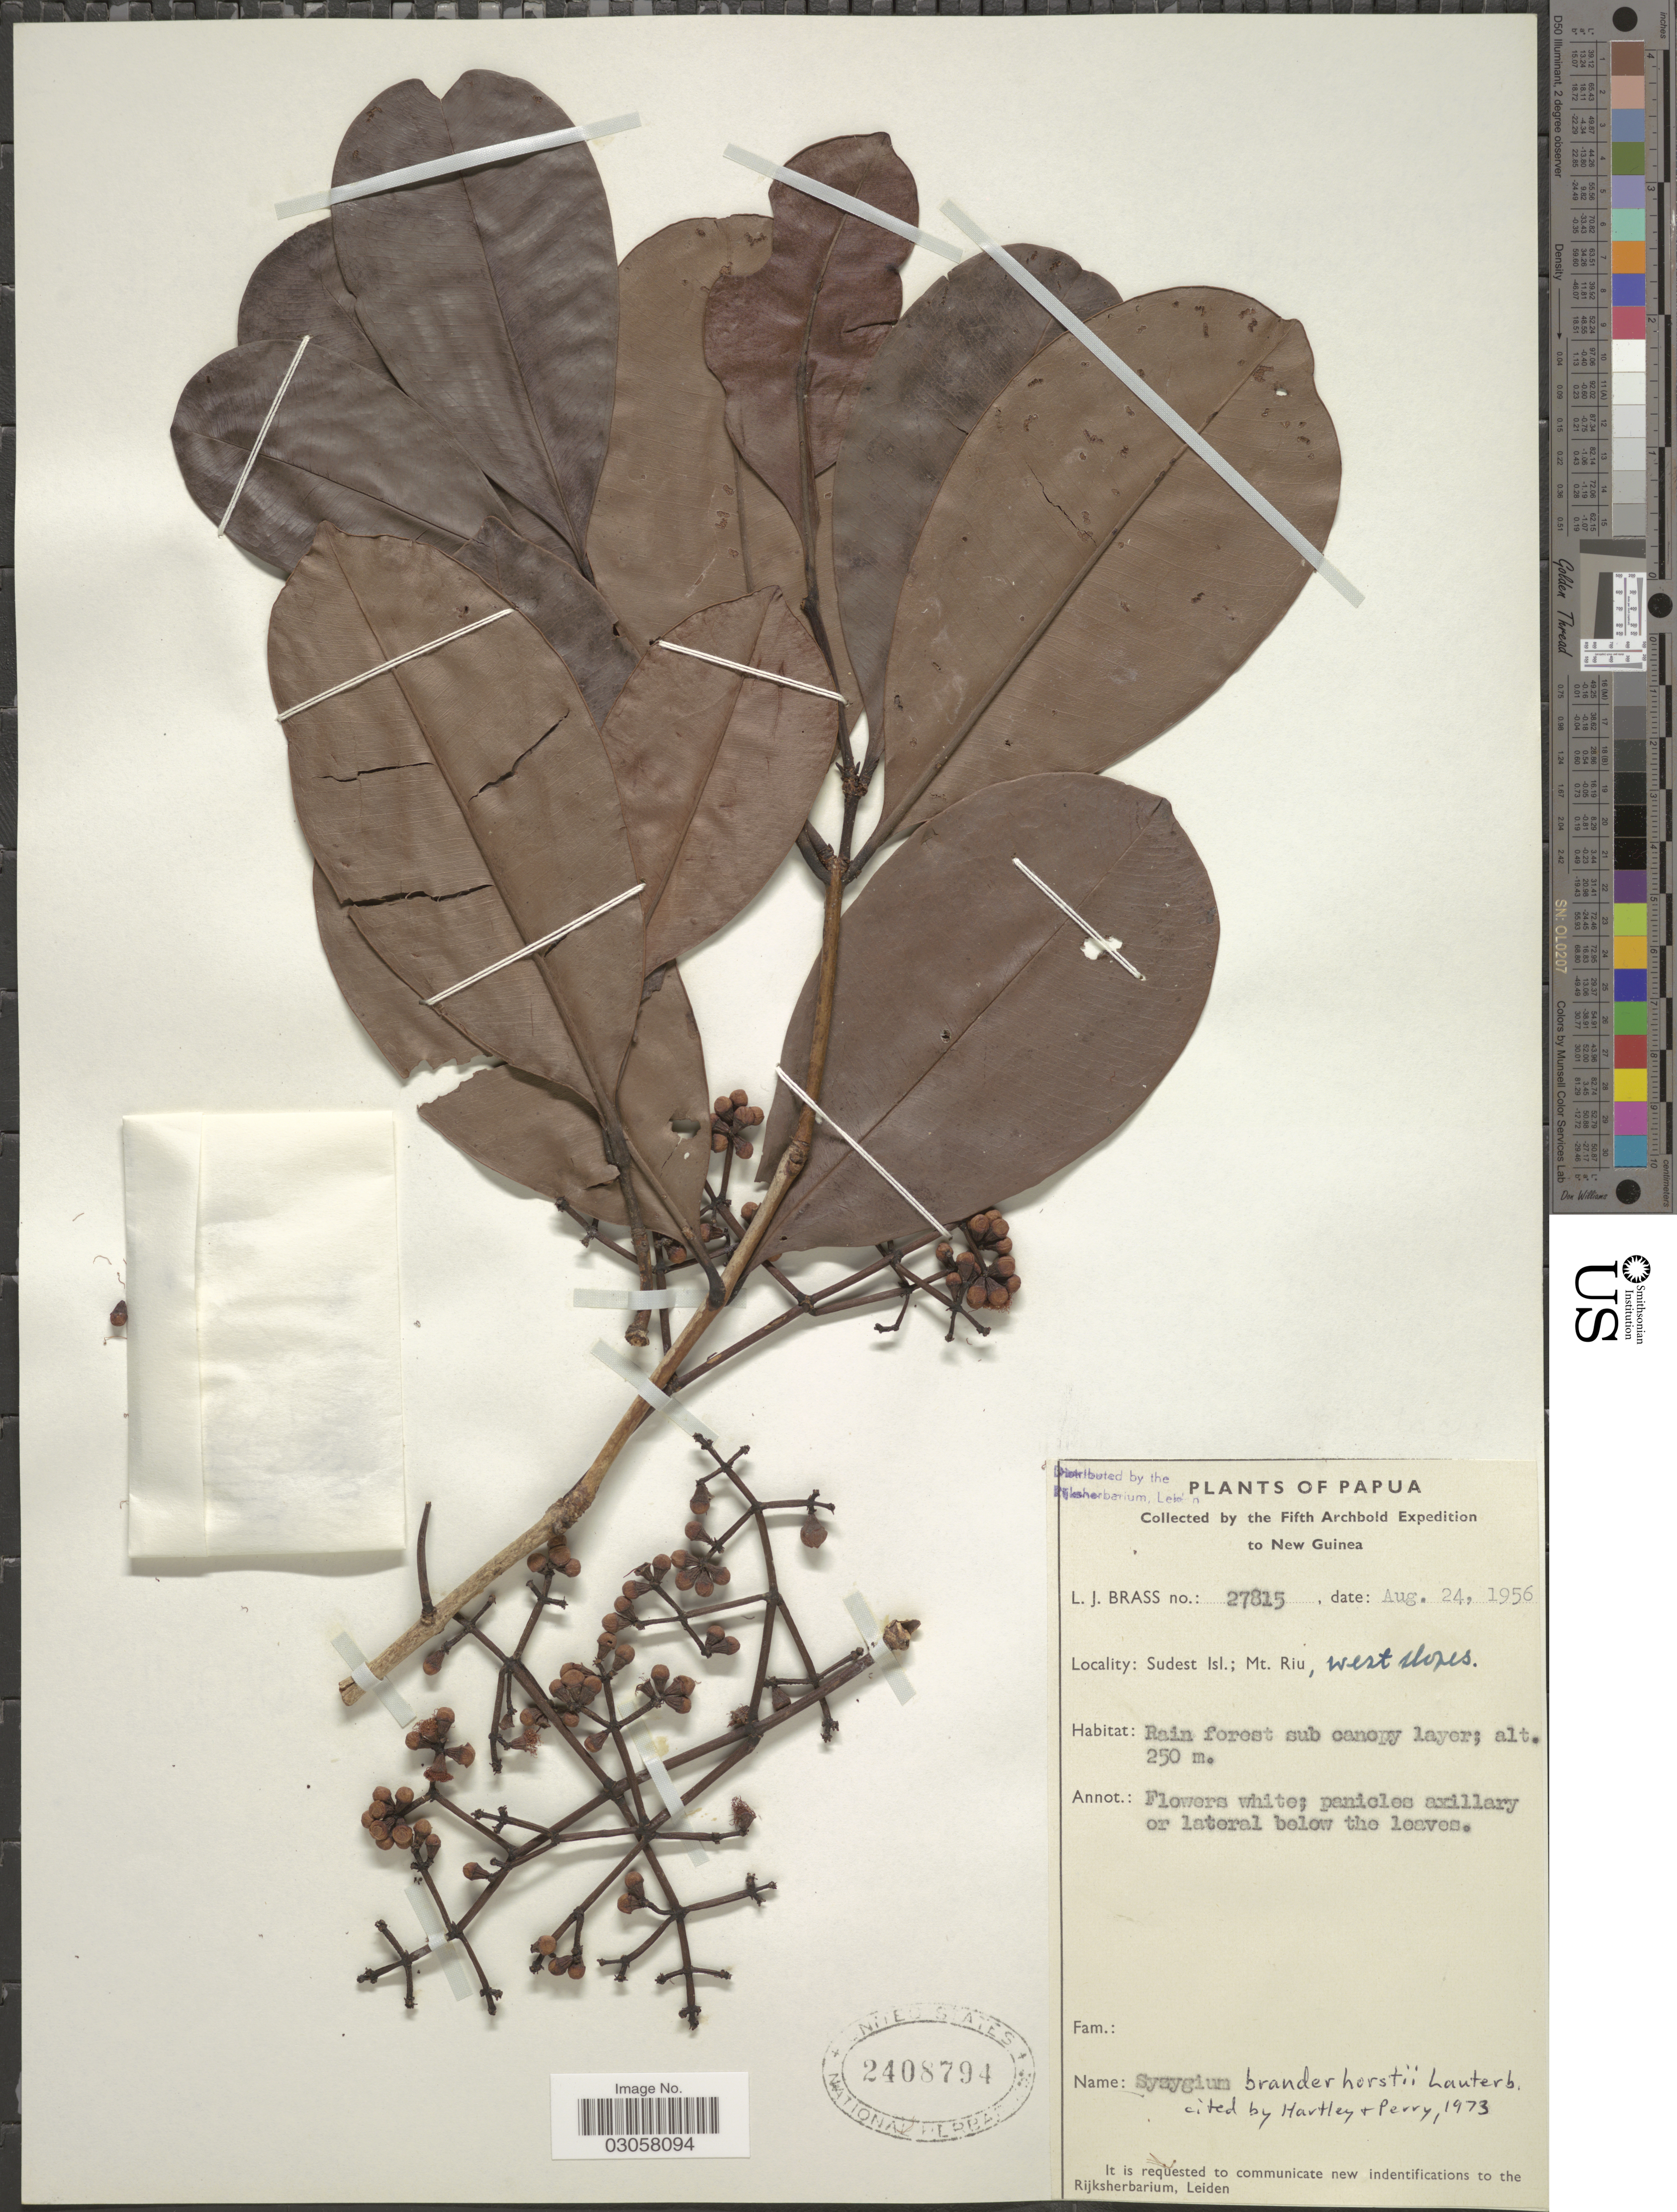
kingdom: Plantae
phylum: Tracheophyta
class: Magnoliopsida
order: Myrtales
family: Myrtaceae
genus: Syzygium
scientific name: Syzygium branderhorstii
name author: Lauterb.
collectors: L. J. Brass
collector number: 27815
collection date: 1956-08-24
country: Papua New Guinea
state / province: Milne Bay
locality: Papua. New Guinea. Sudest Isl.; Mt. Riu, west slopes.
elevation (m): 250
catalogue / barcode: US 2408794